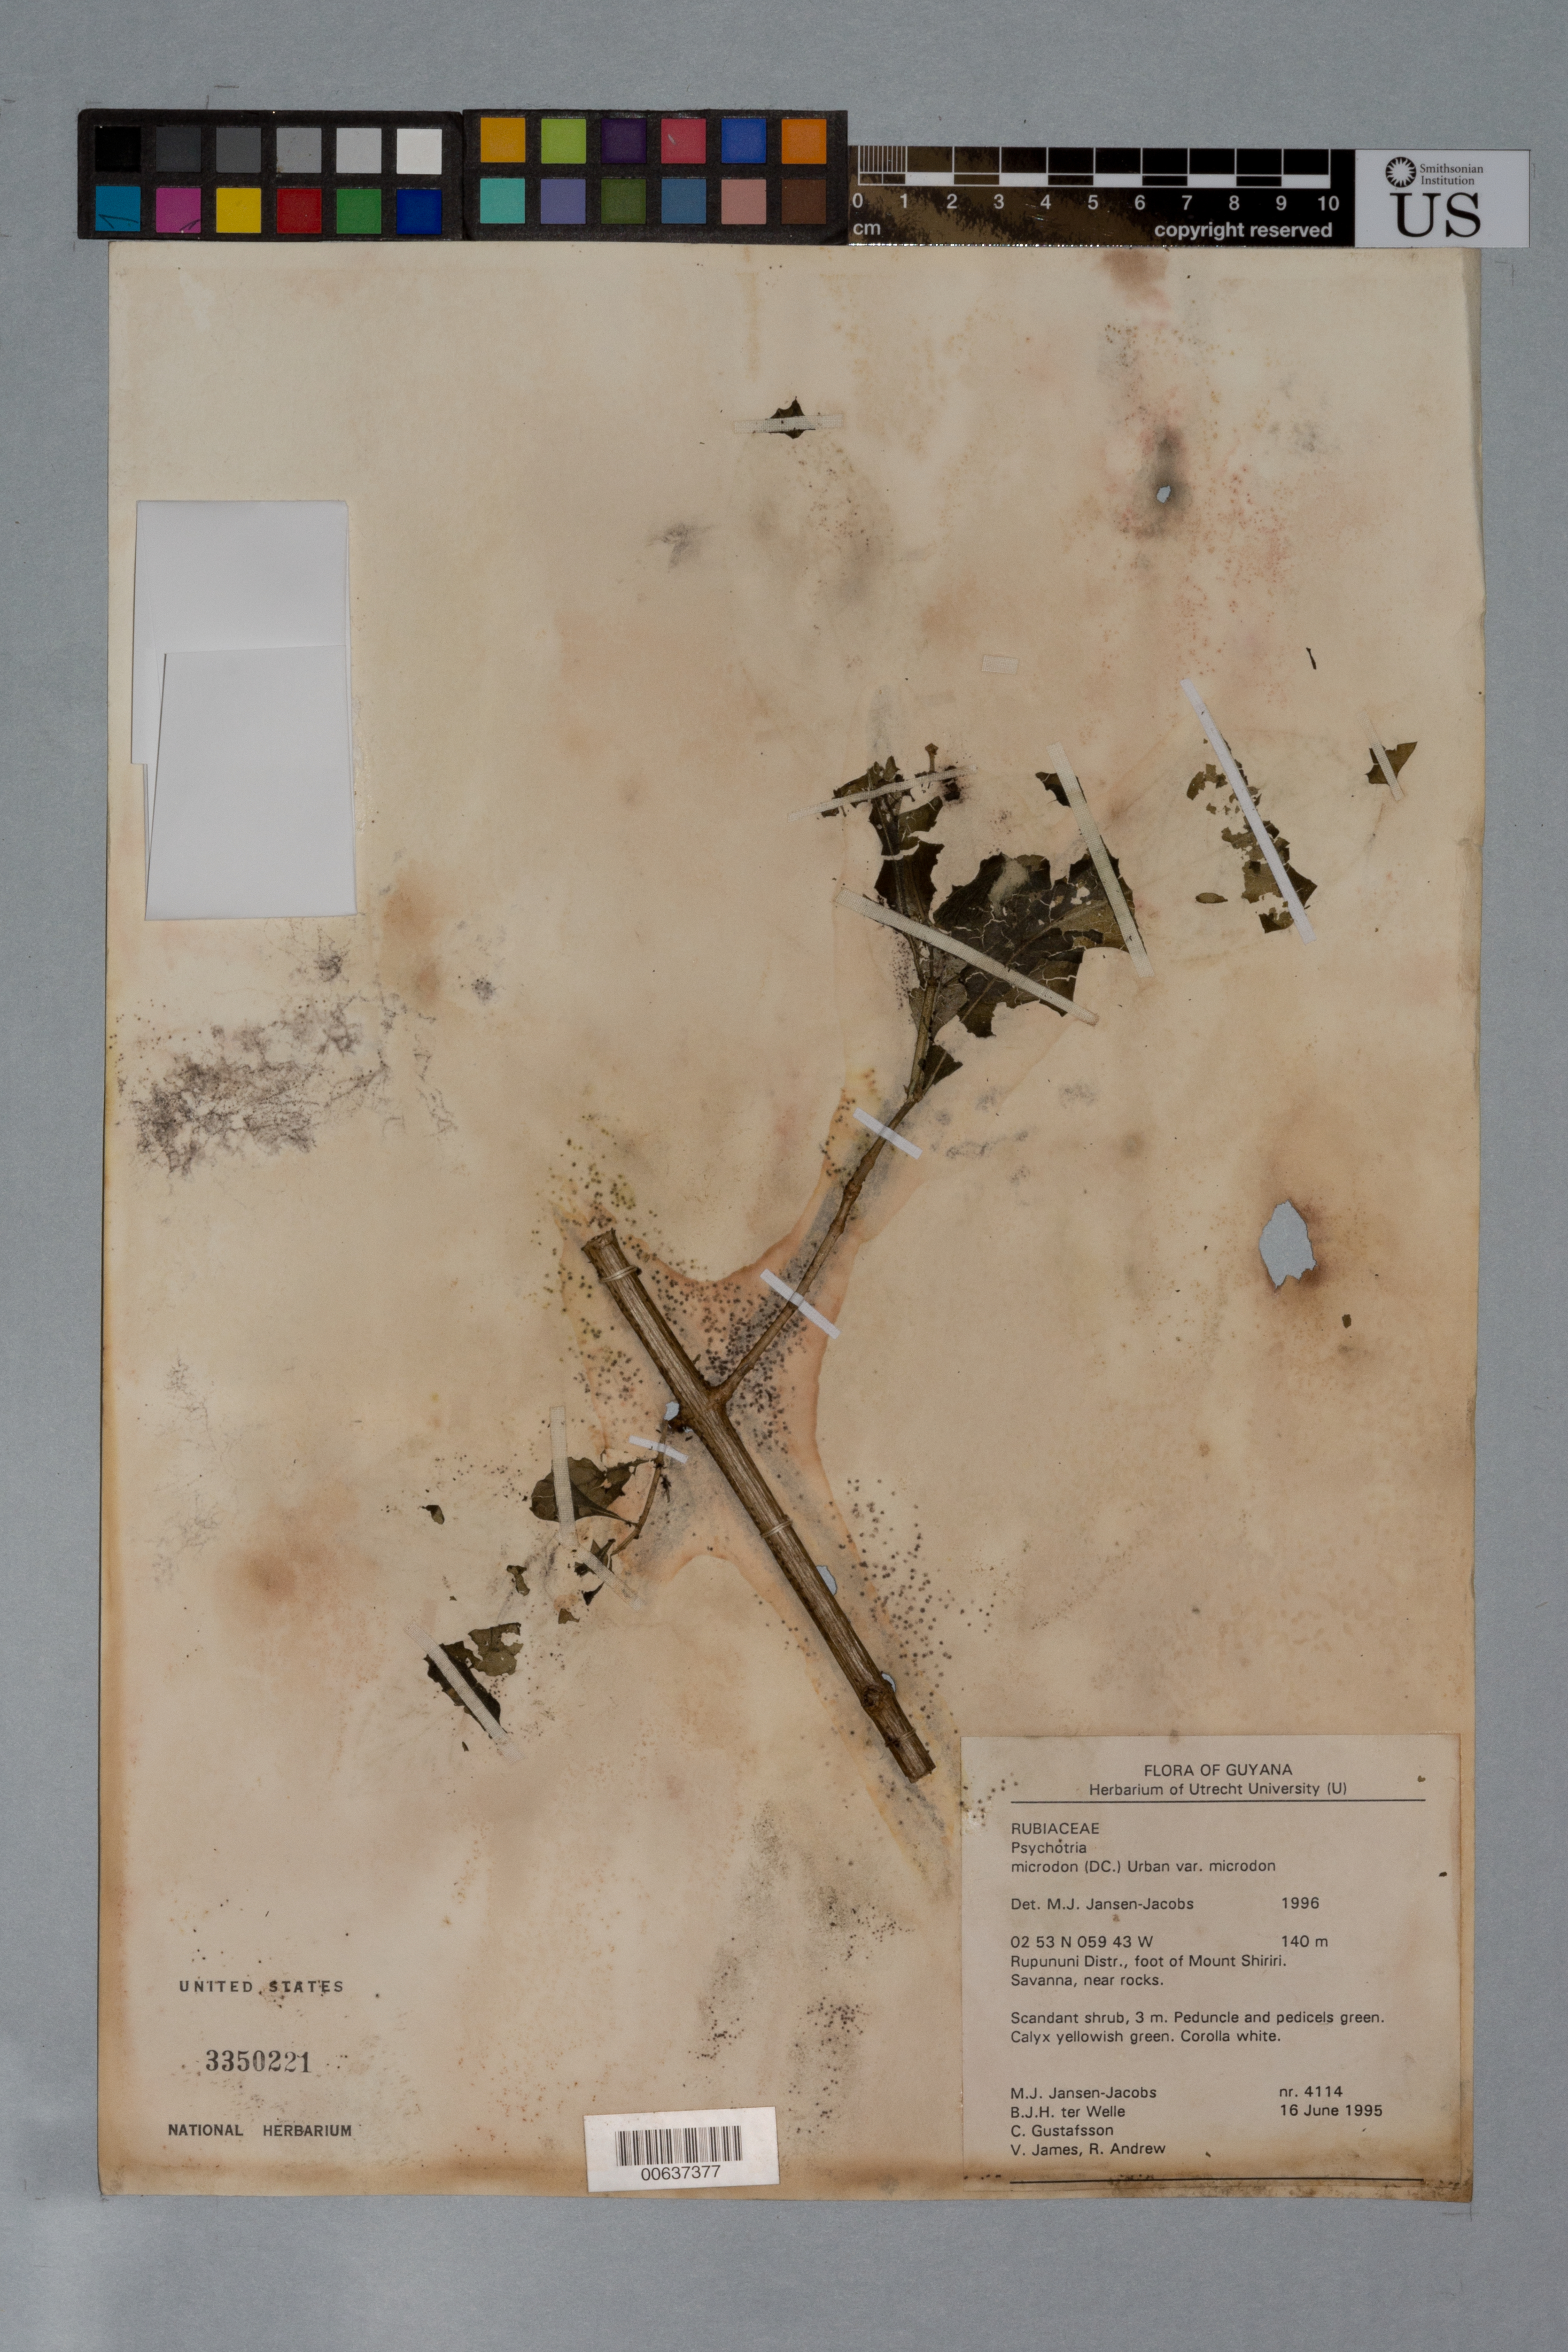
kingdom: Plantae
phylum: Tracheophyta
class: Magnoliopsida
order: Gentianales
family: Rubiaceae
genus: Psychotria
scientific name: Psychotria microdon var. microdon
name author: (DC.) Urb.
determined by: Jansen-Jacobs, M. J., (U), Nationaal Herbarium Nederland, Utrecht University branch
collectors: M. J. Jansen-Jacobs, B. Welle, C. G. Gustafsson, V. James & R. Andrew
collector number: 4114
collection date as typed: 16-Jun-95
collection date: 1995-06-16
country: Guyana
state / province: U. Takutu-U. Essequibo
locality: Mount Shiriri, at foot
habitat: Savanna, near rocks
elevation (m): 140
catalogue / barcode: US 3350221